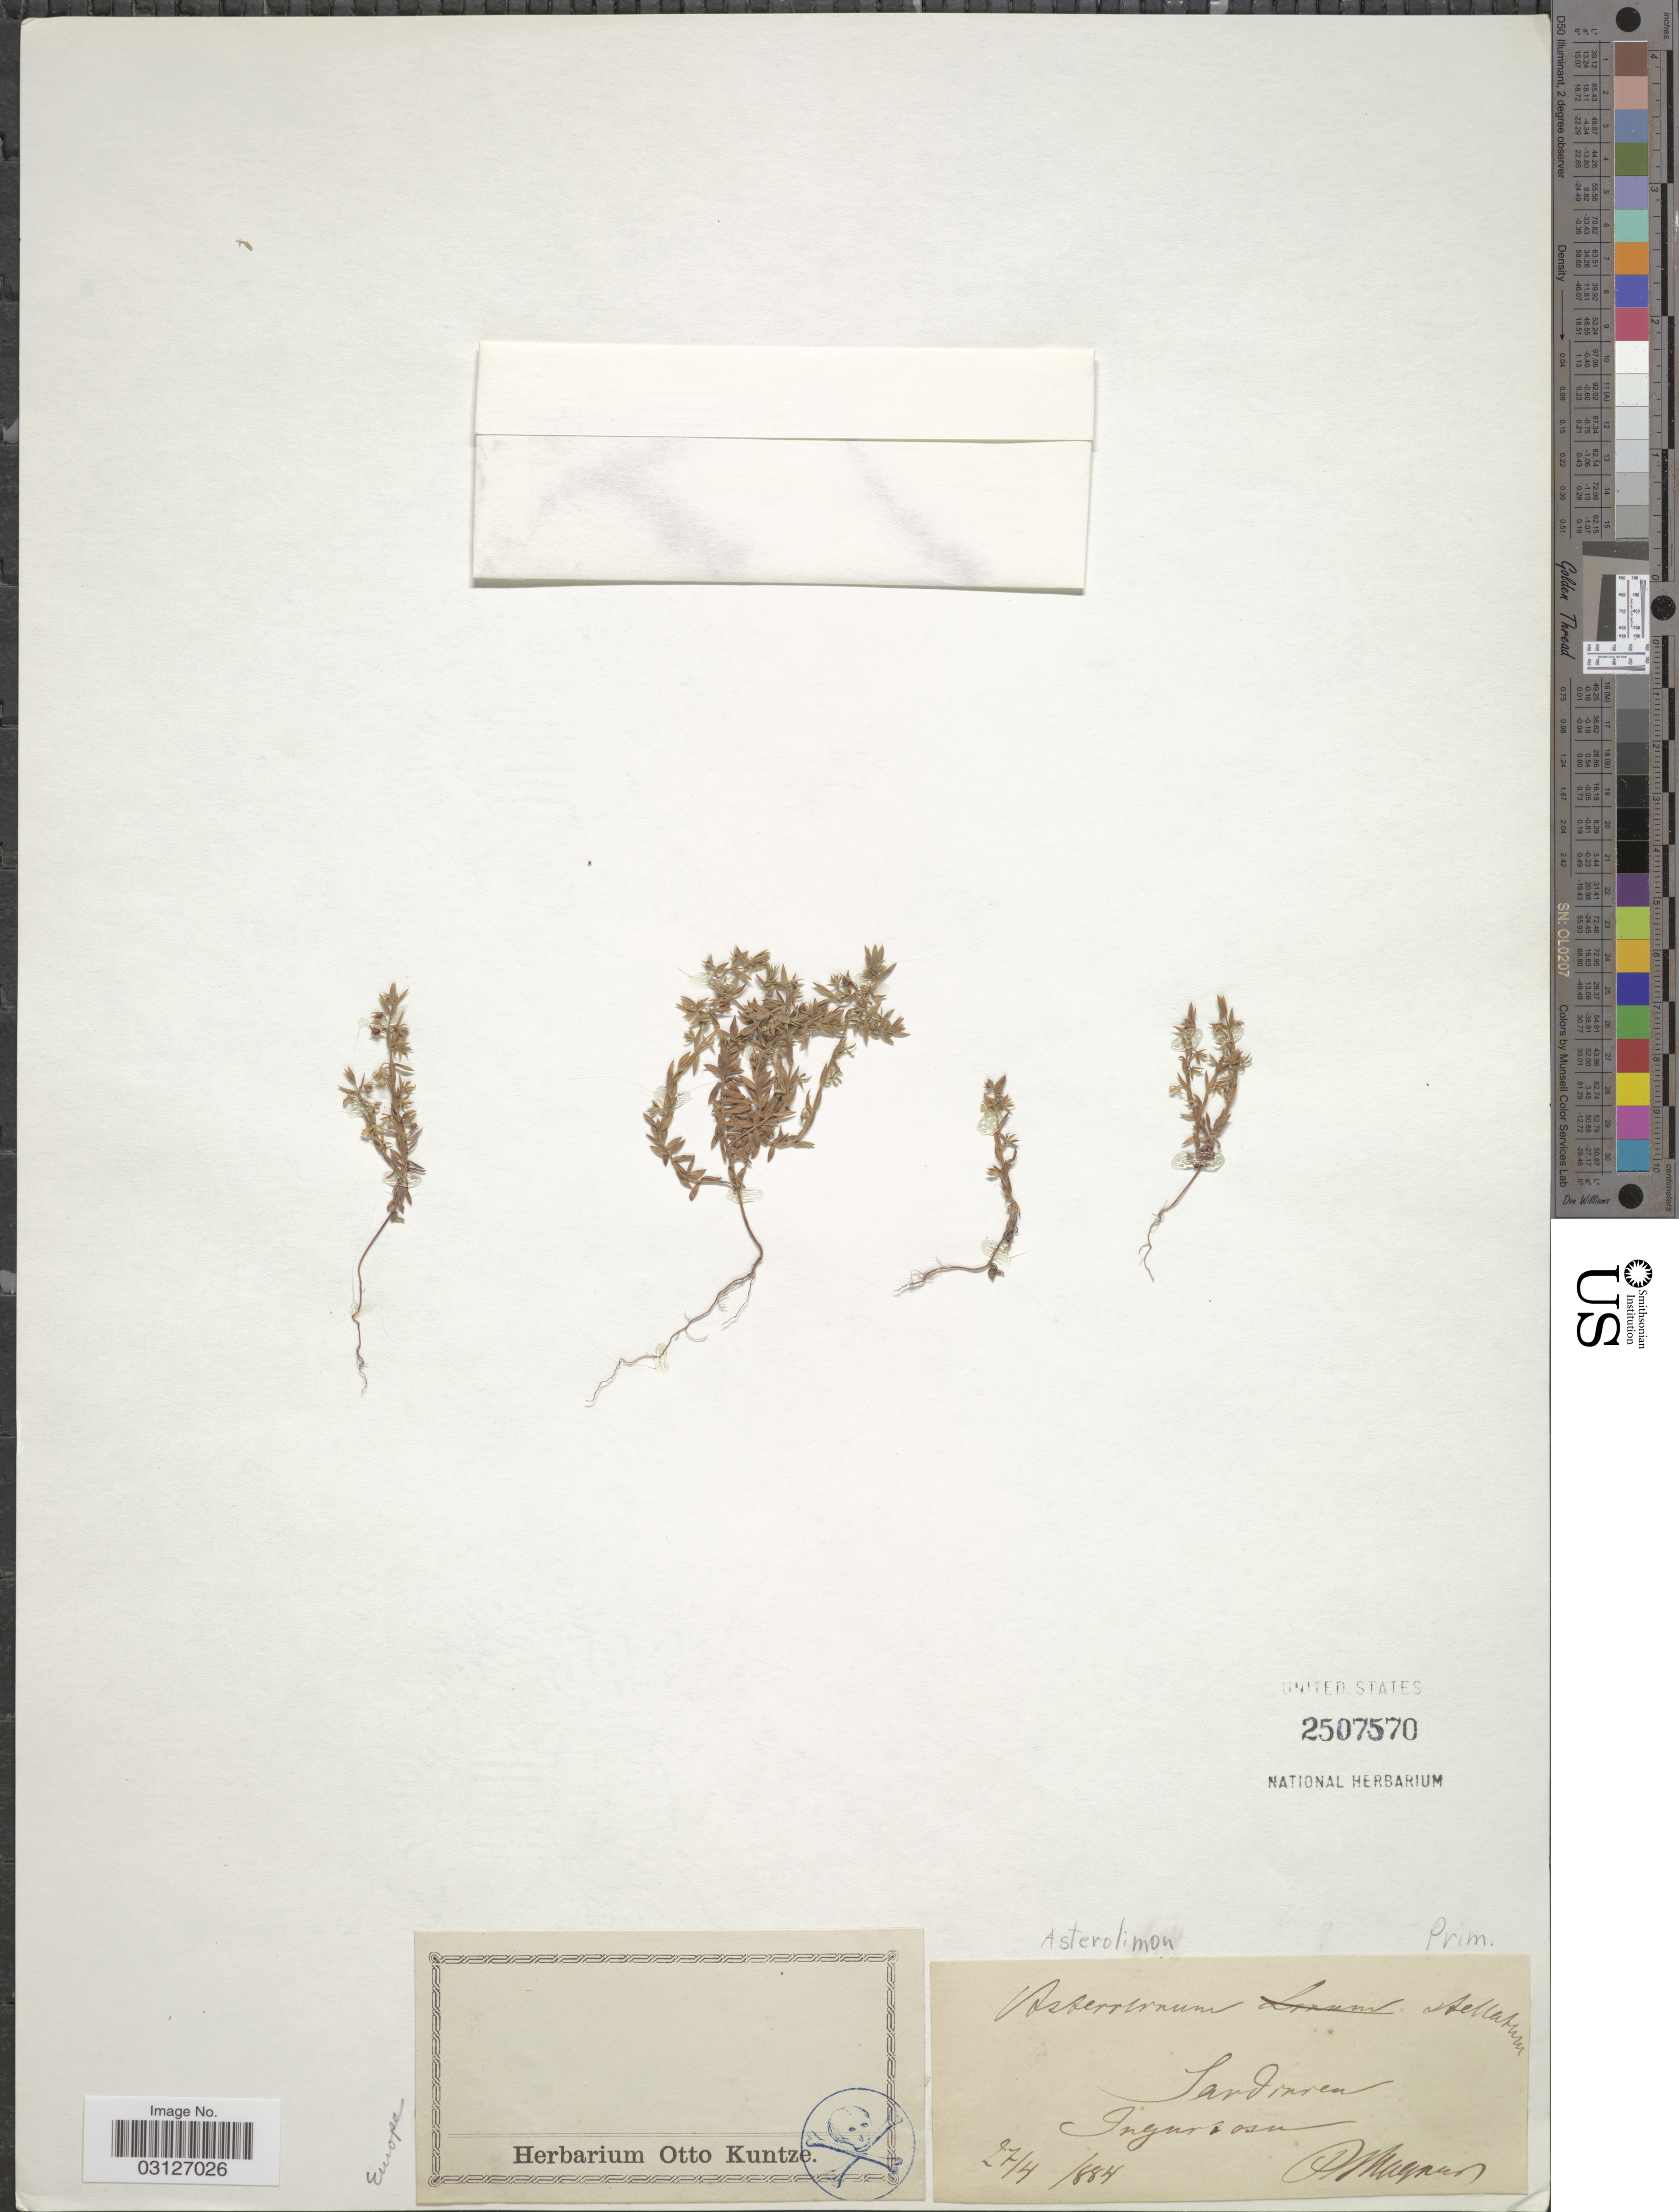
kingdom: Plantae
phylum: Tracheophyta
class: Magnoliopsida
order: Ericales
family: Primulaceae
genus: Asterolinon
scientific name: Asterolinon stellatum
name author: Hoffmanns. & Link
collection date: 1884-04-27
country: Italy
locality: Sardinien, Ingurosu. [interpreted]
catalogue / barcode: US 2507570